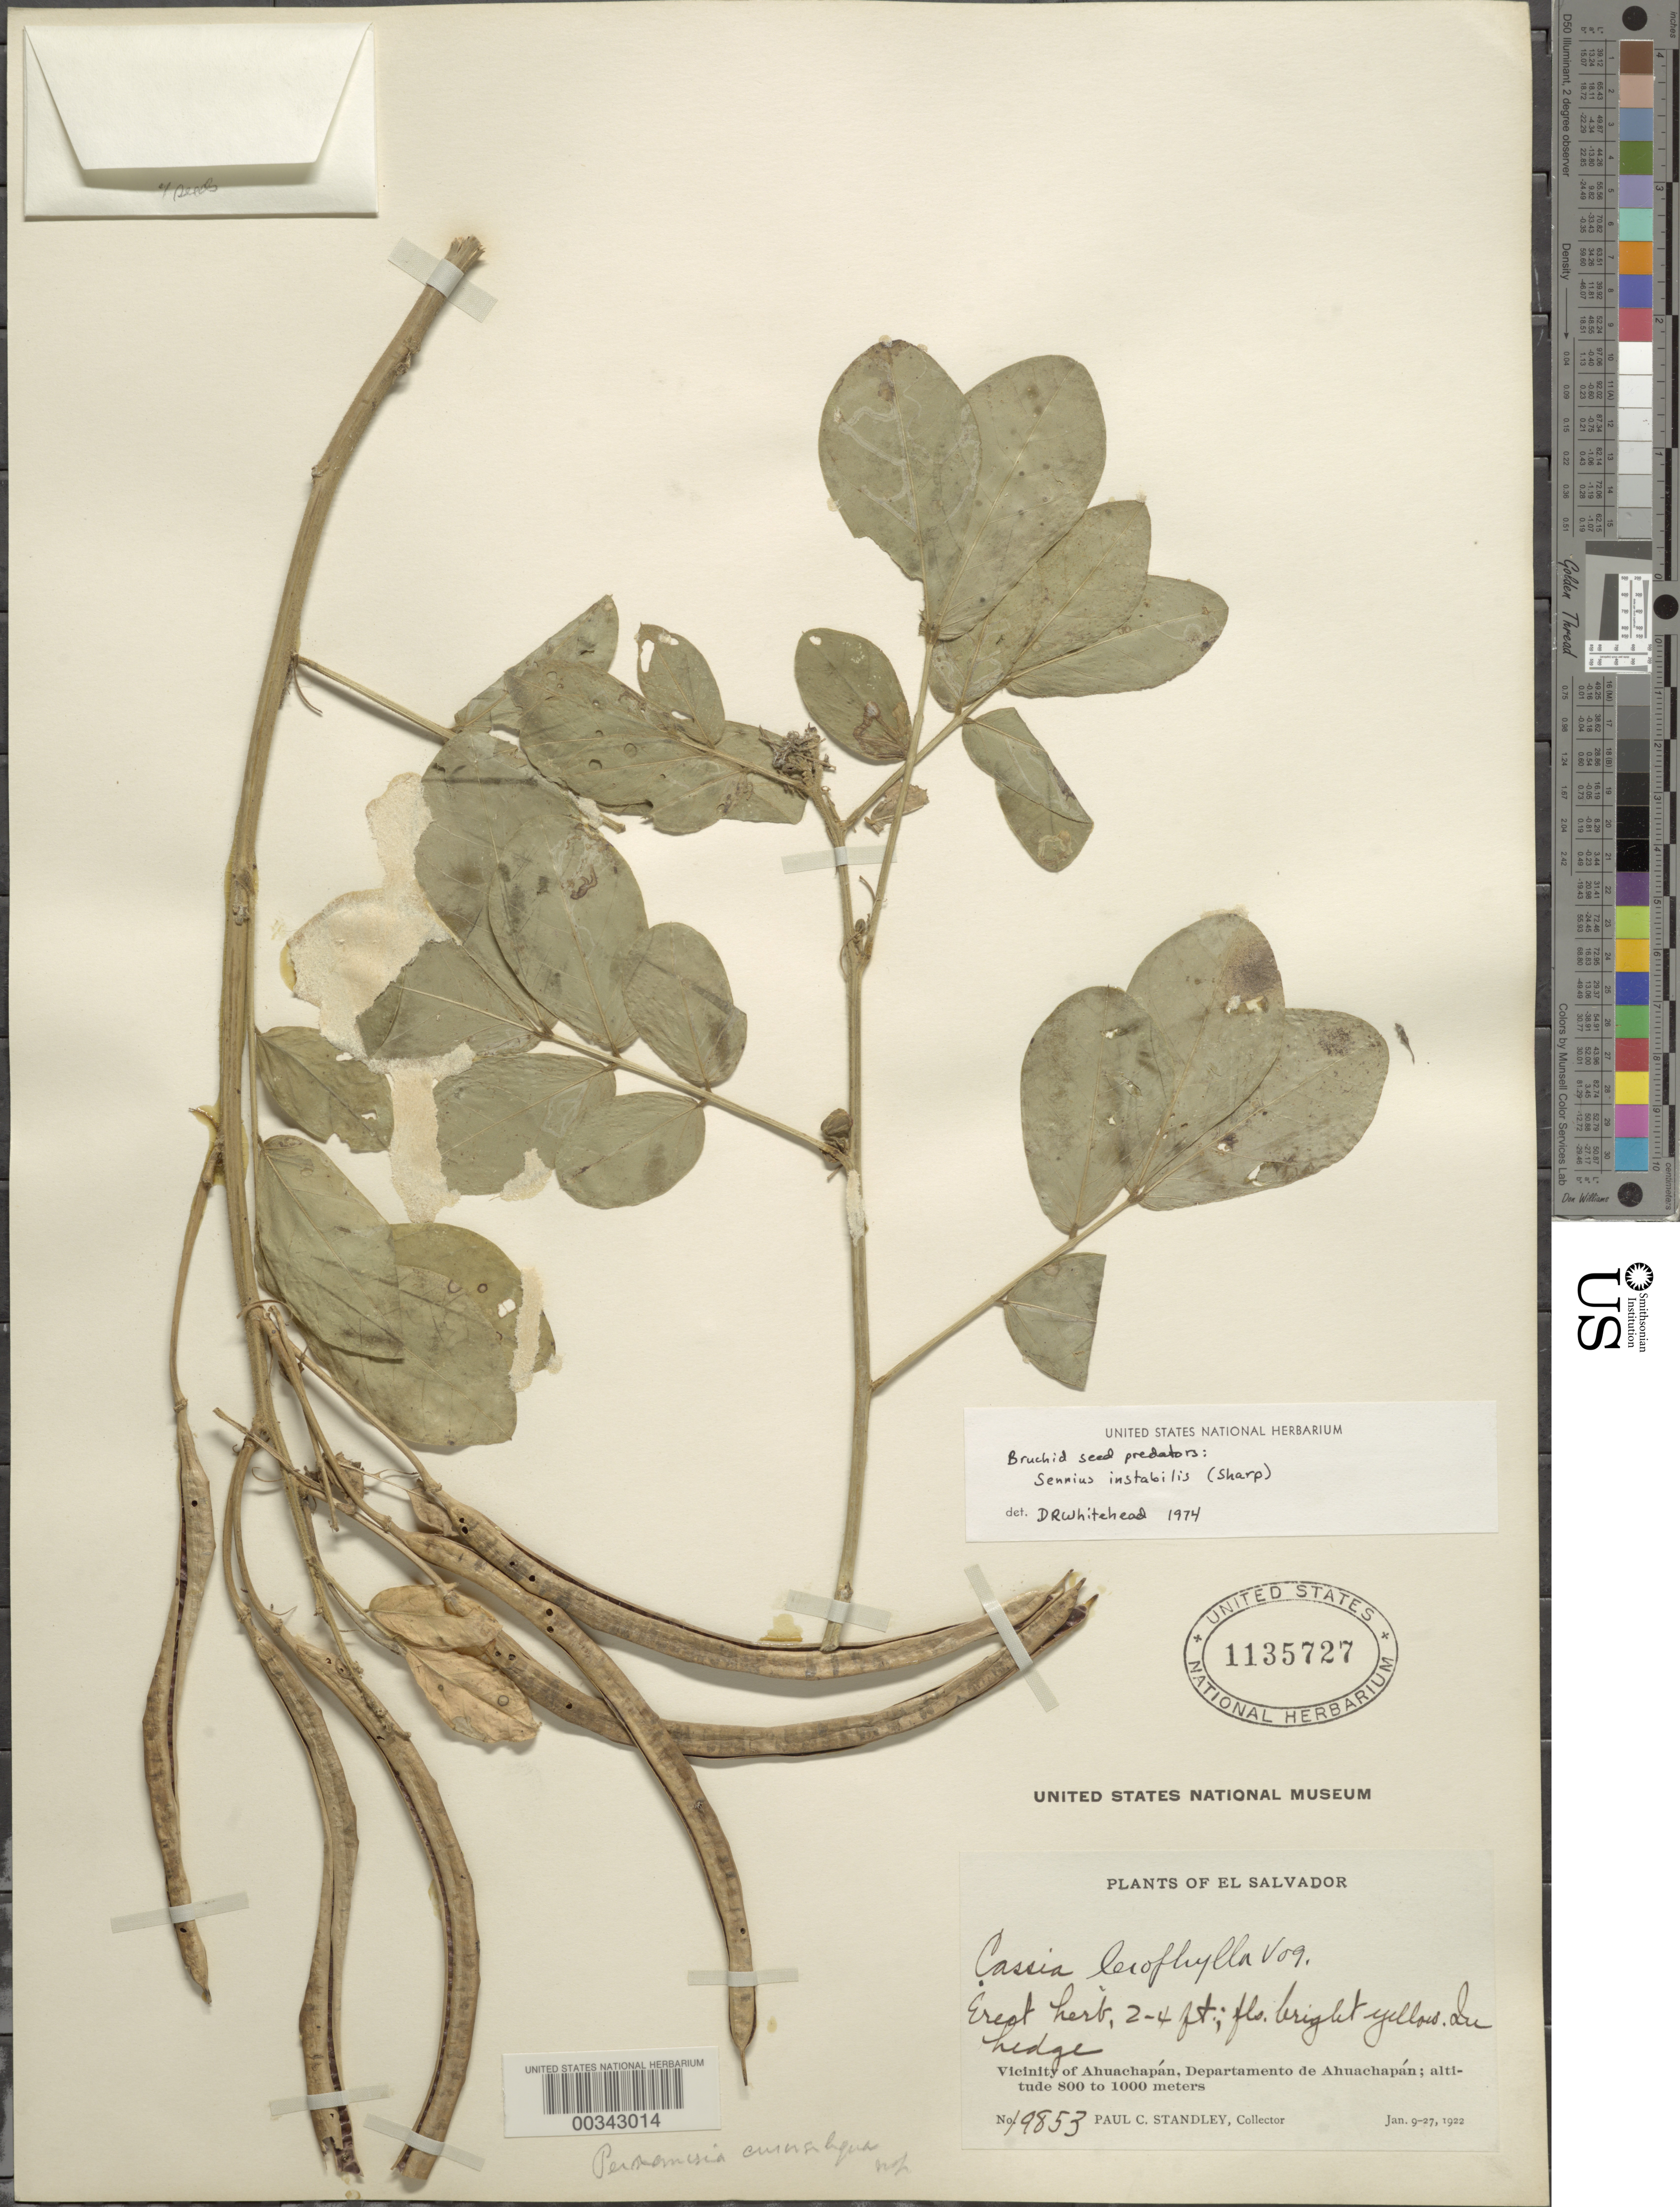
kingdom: Plantae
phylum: Tracheophyta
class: Magnoliopsida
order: Fabales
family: Fabaceae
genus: Senna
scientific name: Senna leiophylla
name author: (Vogel) H.S. Irwin & Barneby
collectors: P. C. Standley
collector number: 19853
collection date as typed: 09 Jan 1922 to 27 Jan 1922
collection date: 1922-01-09/1922-01-27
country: El Salvador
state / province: Ahuachapán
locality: Vicinity of ahuachapan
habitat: In hedge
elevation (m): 800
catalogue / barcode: US 1135727